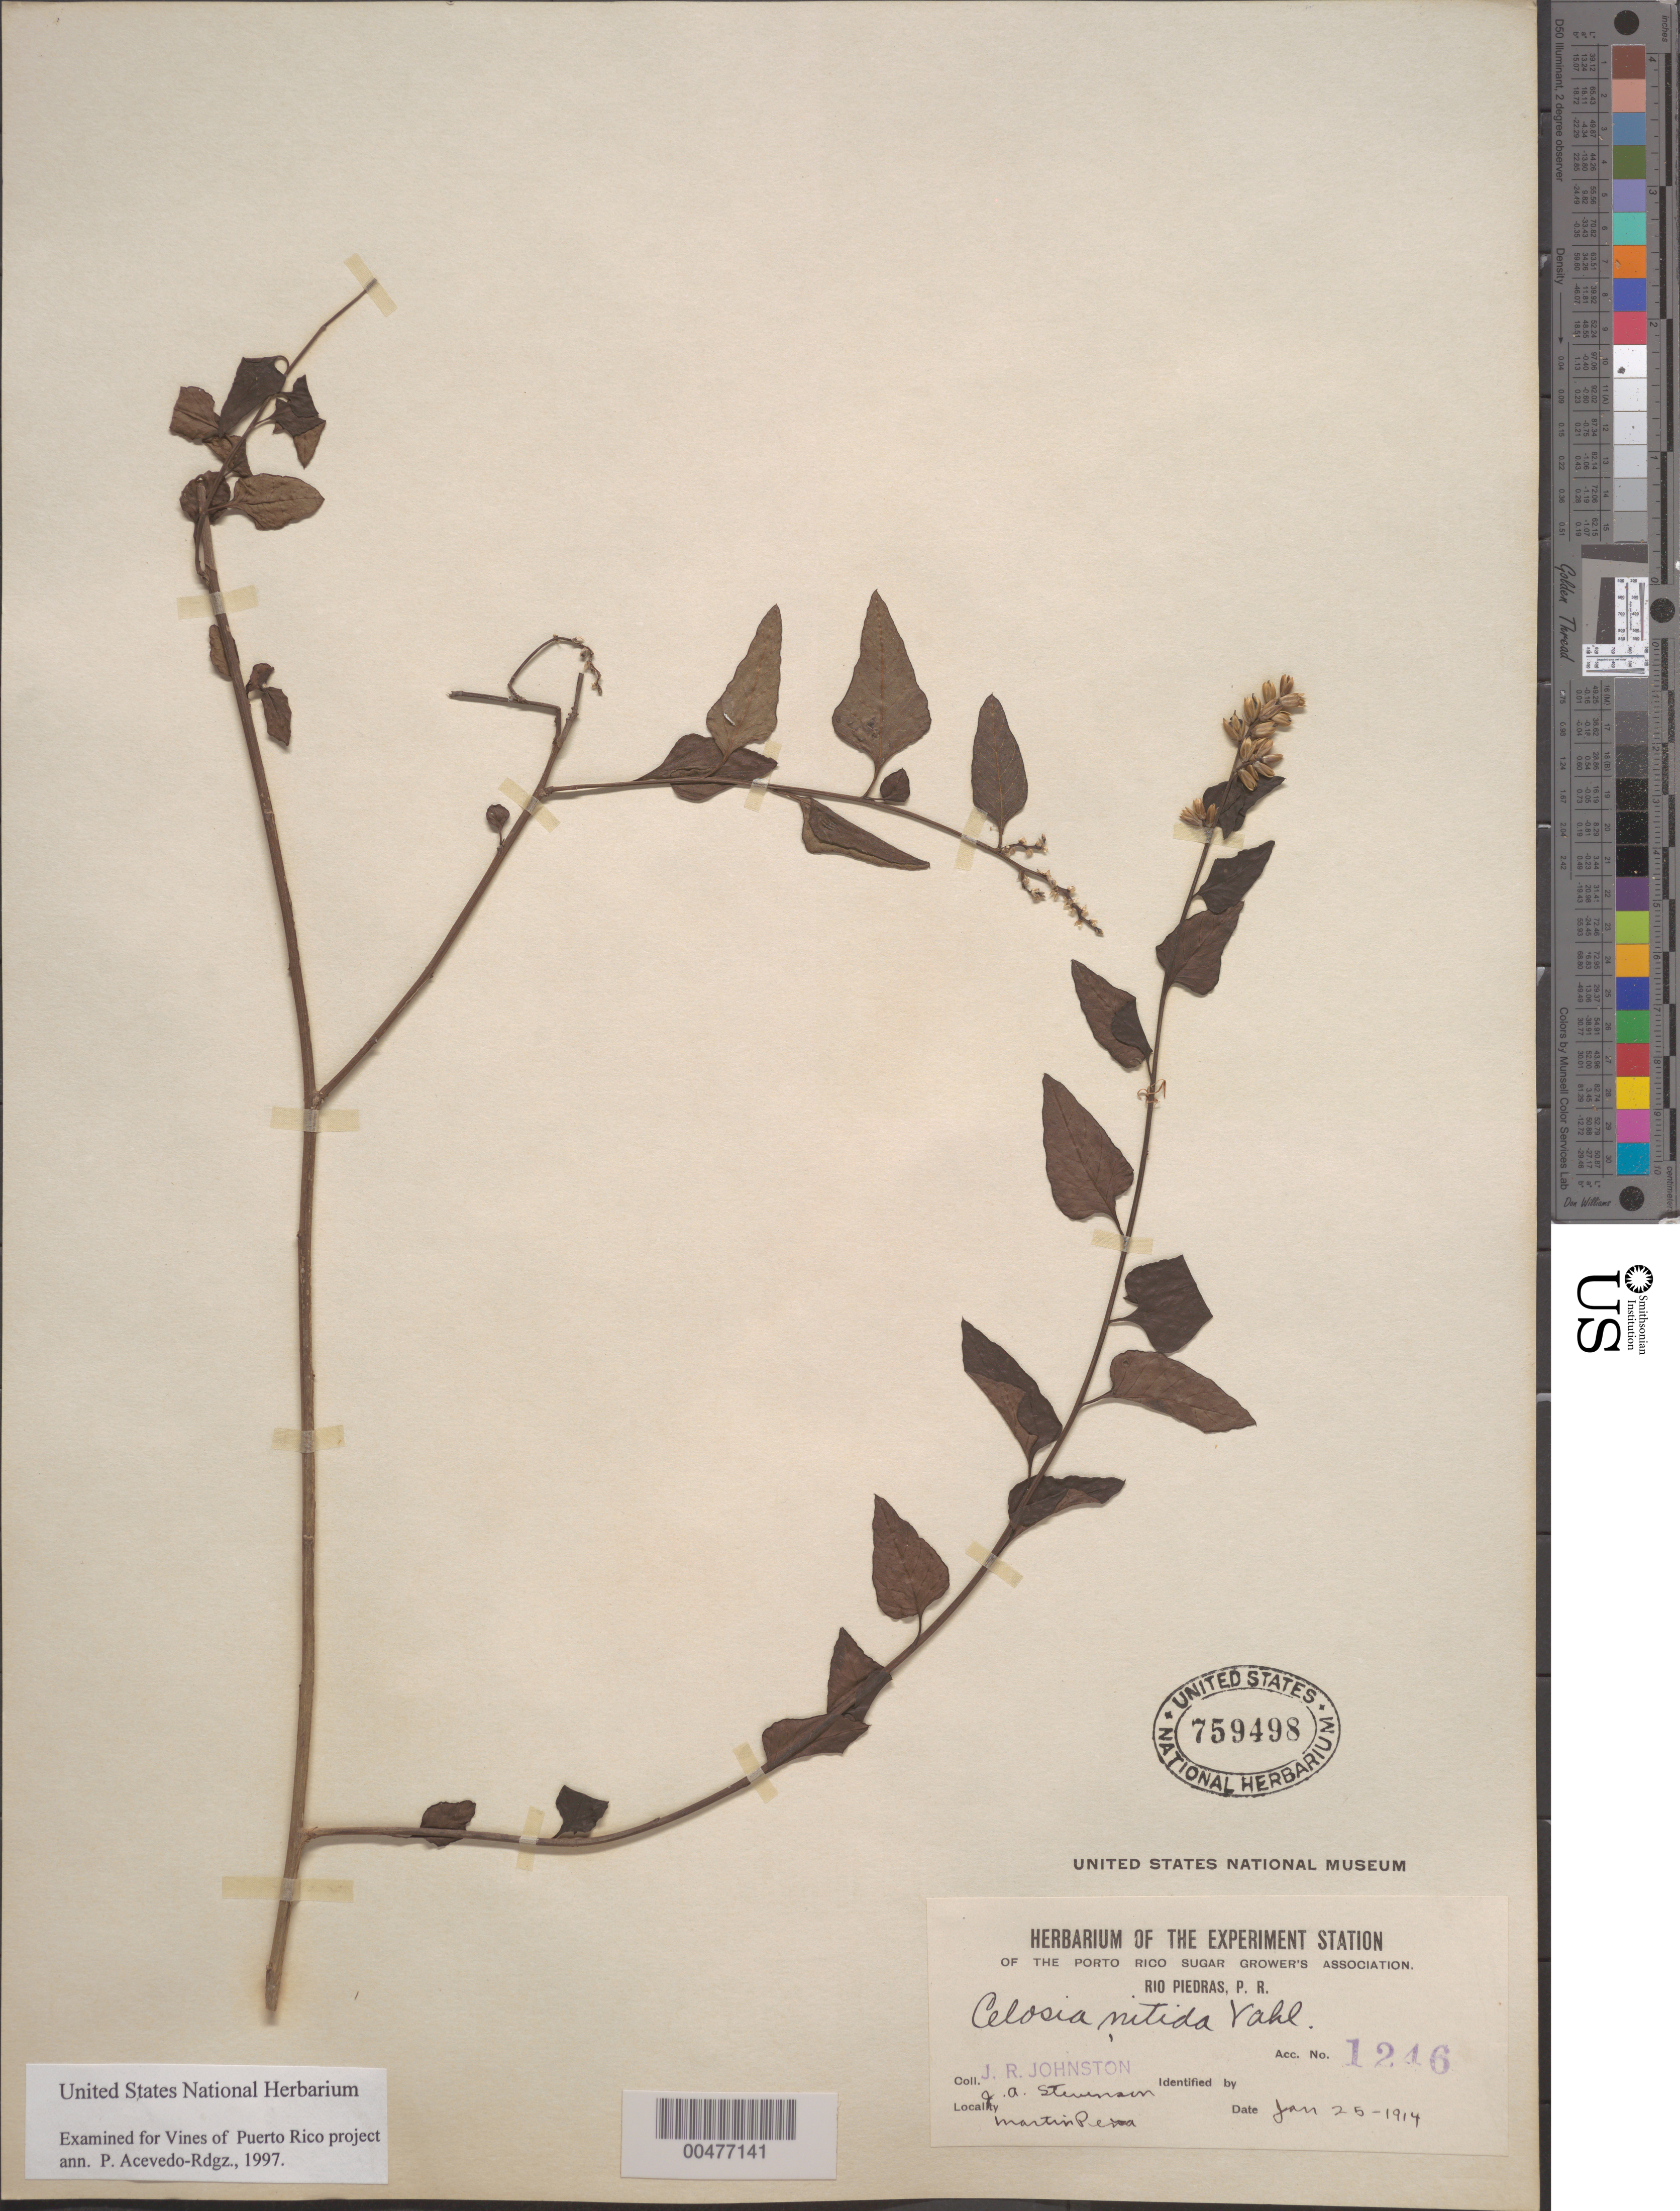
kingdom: Plantae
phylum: Tracheophyta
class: Magnoliopsida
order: Caryophyllales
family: Amaranthaceae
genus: Celosia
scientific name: Celosia nitida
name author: Vahl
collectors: J. Johnston & J. Stevenson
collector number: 1246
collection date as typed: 25 Jan 1914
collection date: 1914-01-25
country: Puerto Rico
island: Greater Antilles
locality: Martin Peña.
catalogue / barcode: US 759498